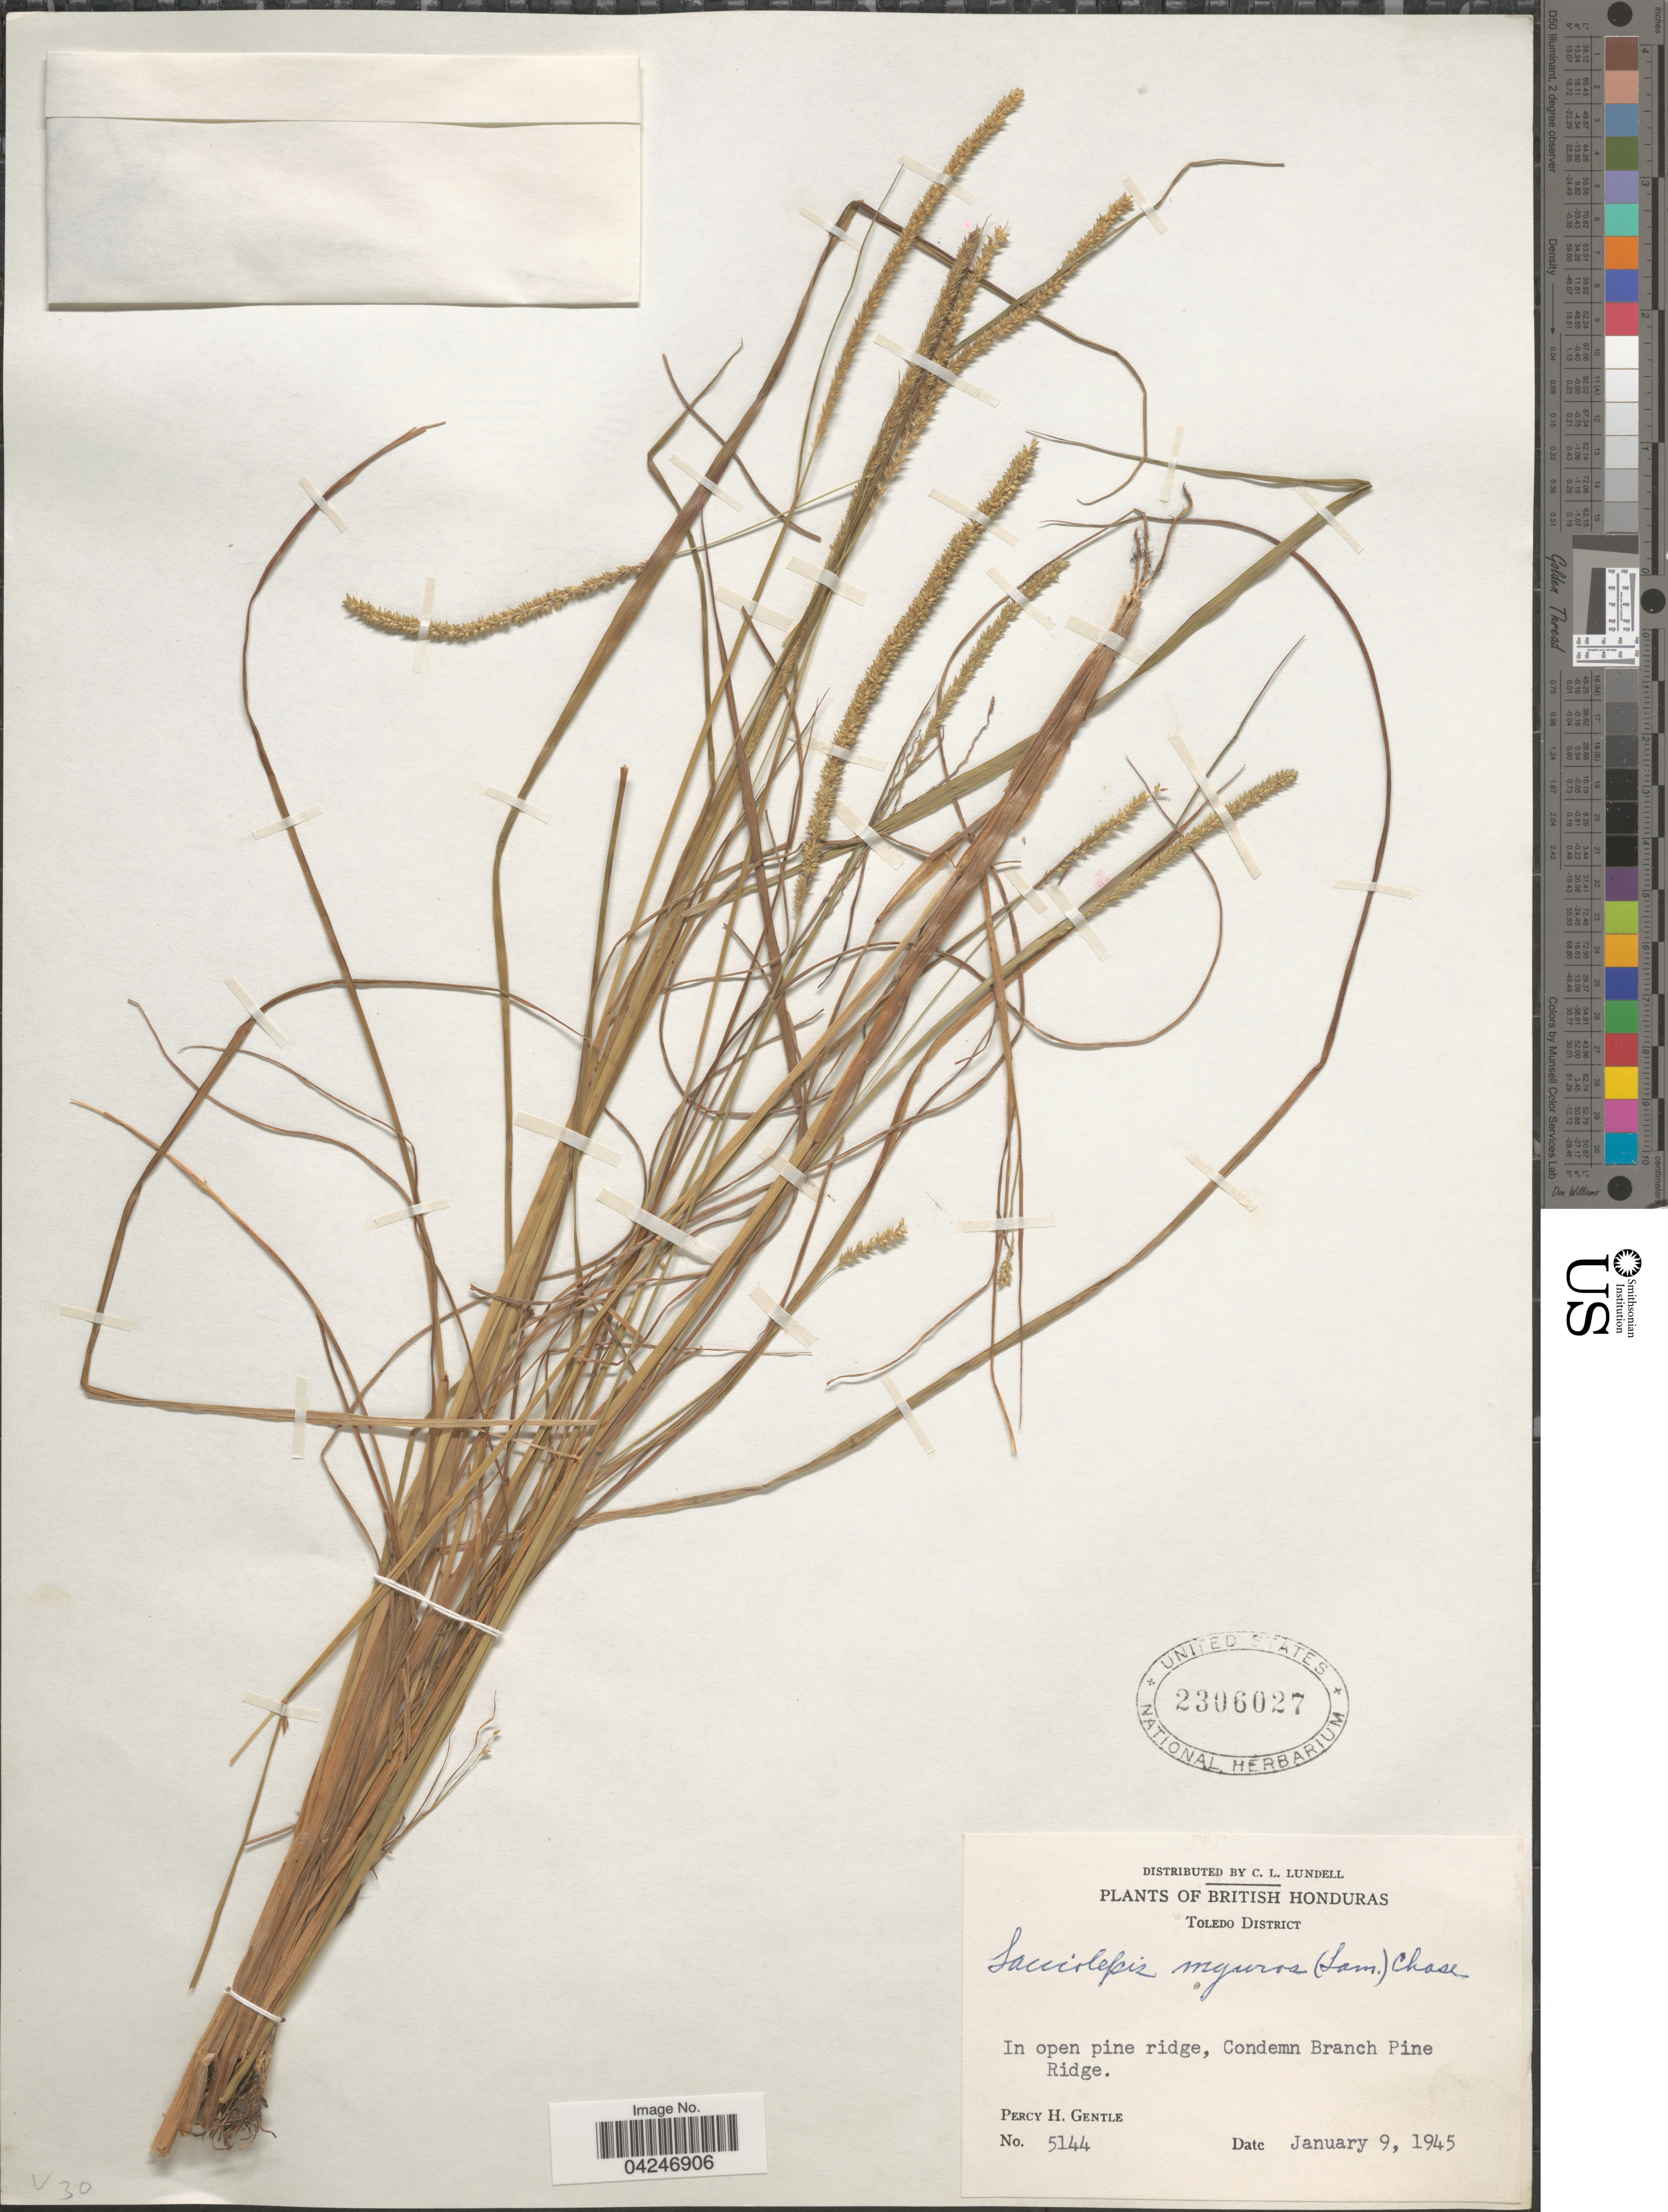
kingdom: Plantae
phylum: Tracheophyta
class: Liliopsida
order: Poales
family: Poaceae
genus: Sacciolepis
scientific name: Sacciolepis myuros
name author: (Lam.) Chase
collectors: P. H. Gentle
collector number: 5144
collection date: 1945-01-09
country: Belize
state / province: Toledo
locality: British Honduras. Toledo District. In open pine ridge, Condemn Branch Pine Ridge.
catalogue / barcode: US 2306027